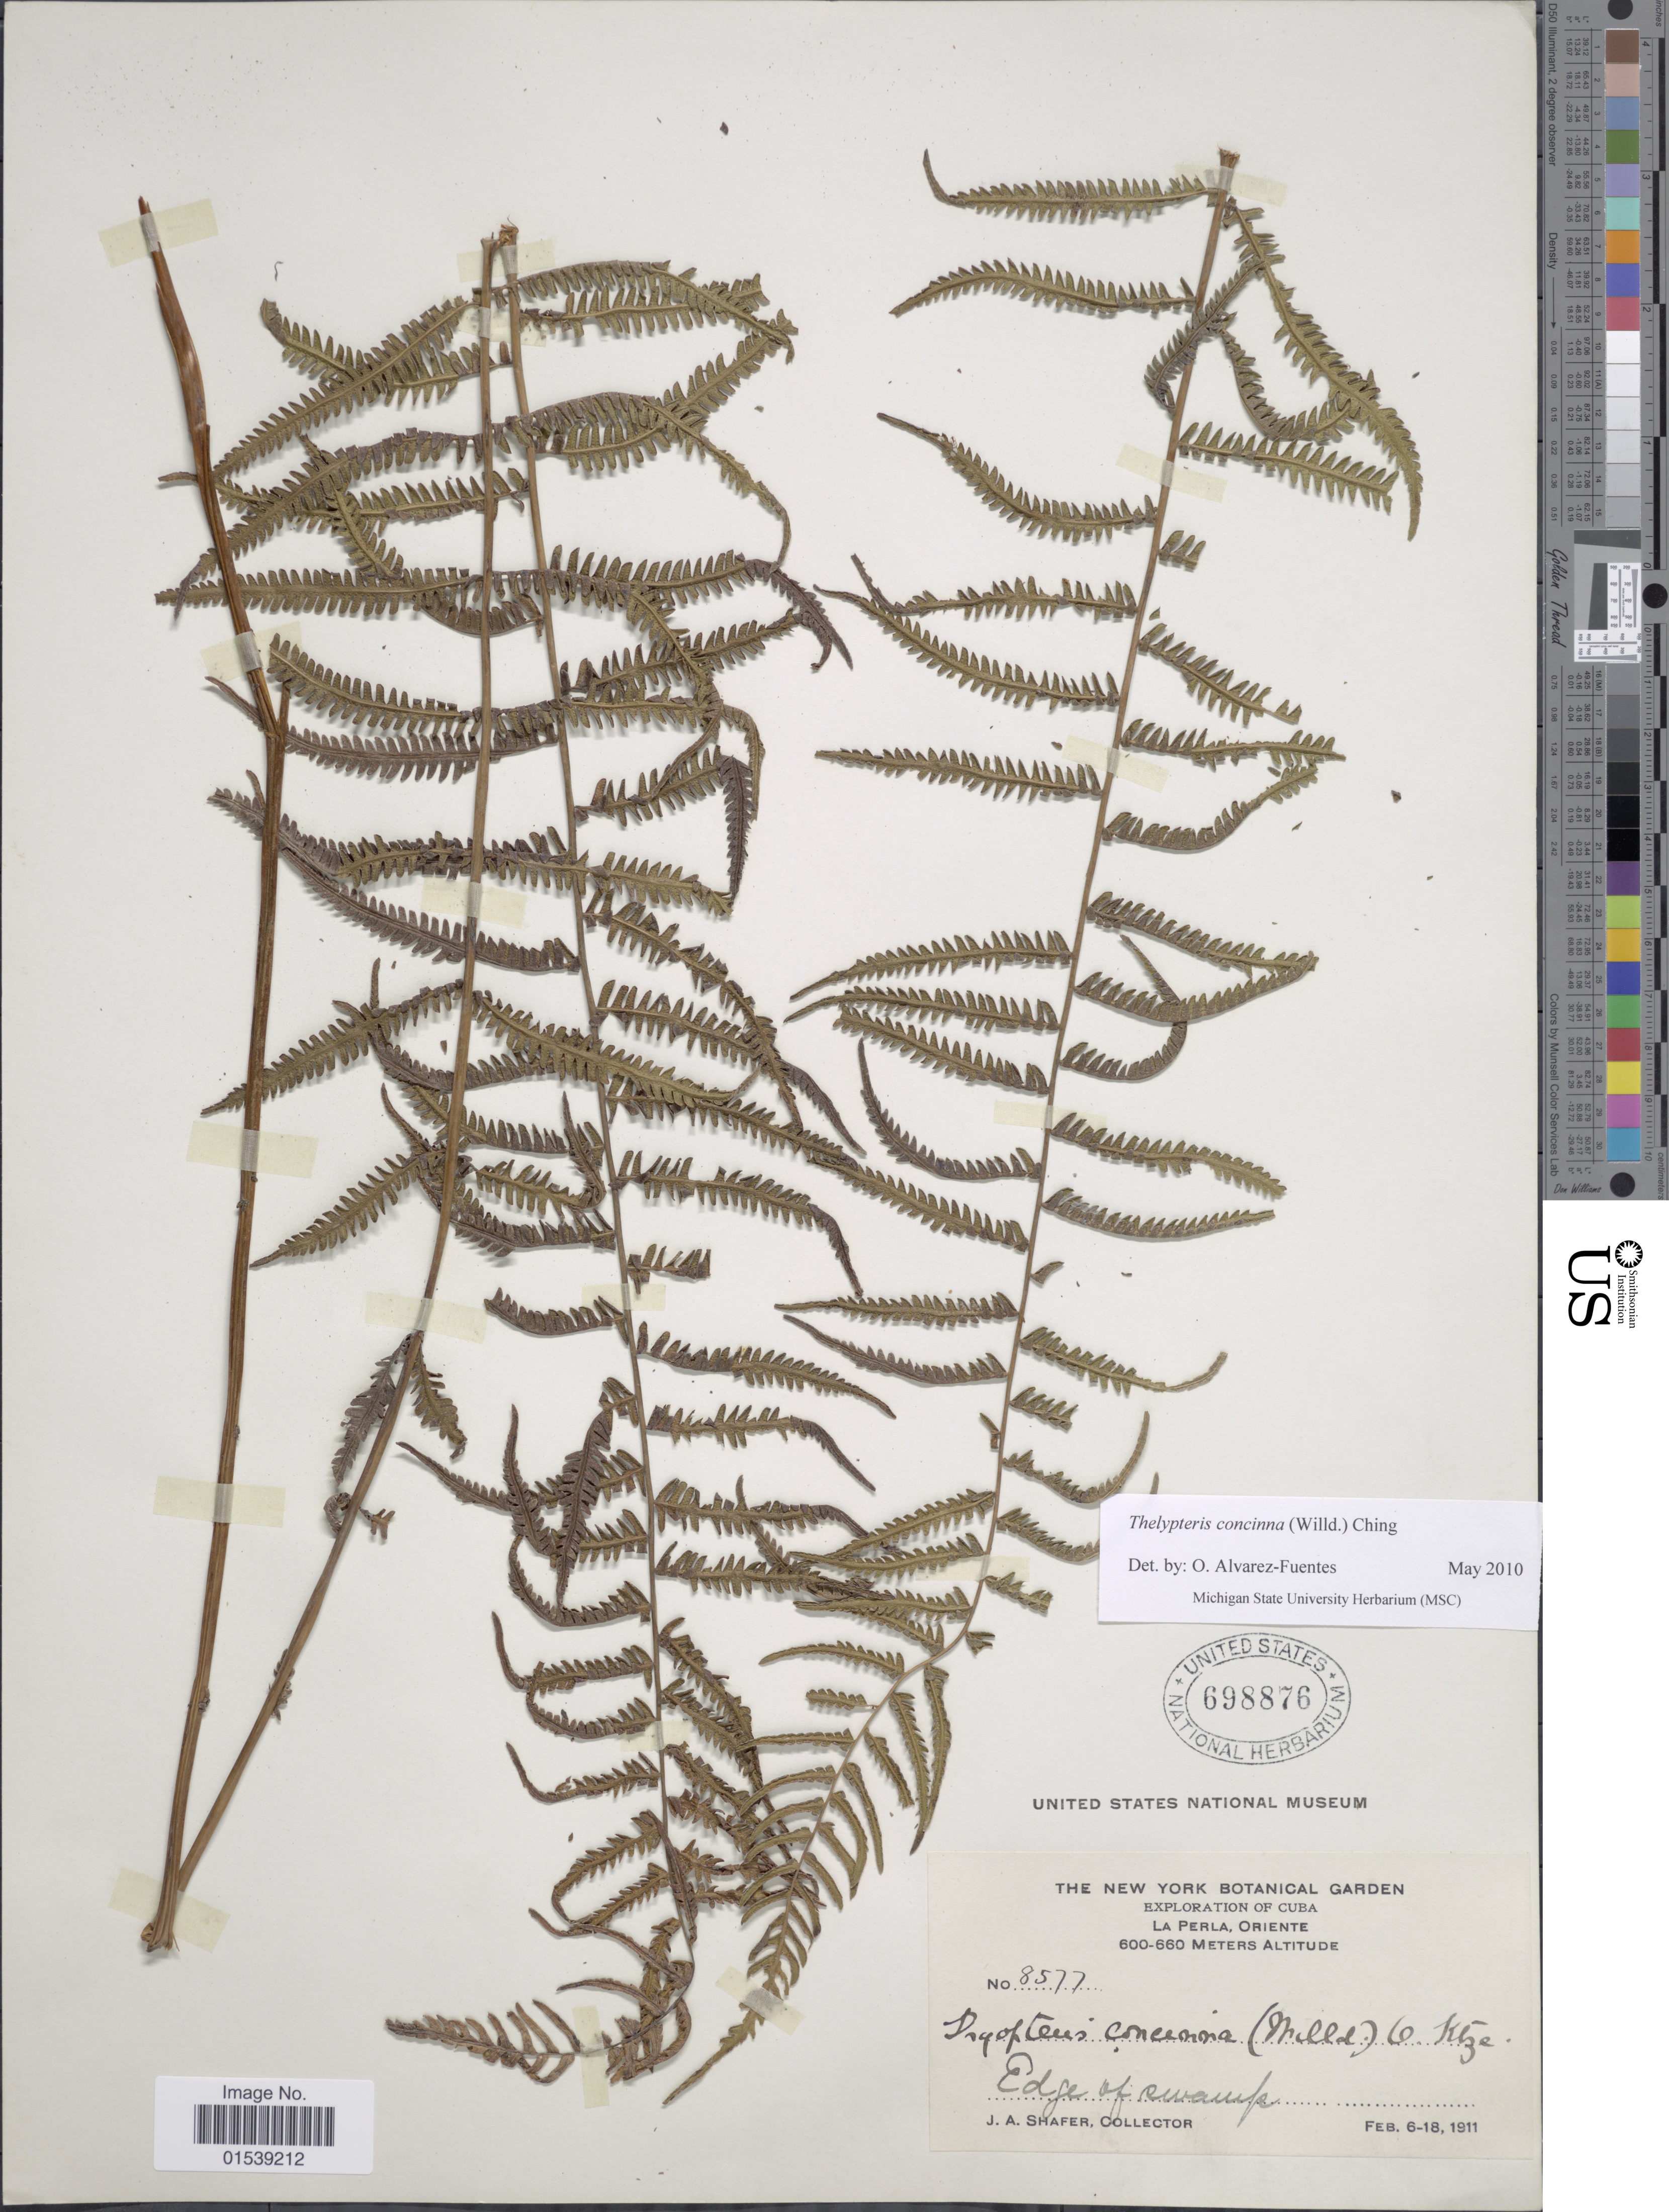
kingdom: Plantae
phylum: Tracheophyta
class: Polypodiopsida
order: Polypodiales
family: Thelypteridaceae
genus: Amauropelta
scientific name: Amauropelta concinna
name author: (Willd.) Pic. Serm.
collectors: J. A. Shafer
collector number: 8577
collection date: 1911-02-06/1911-02-18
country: Cuba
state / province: Oriente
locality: La Perla, Oriente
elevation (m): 600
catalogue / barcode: US 698876